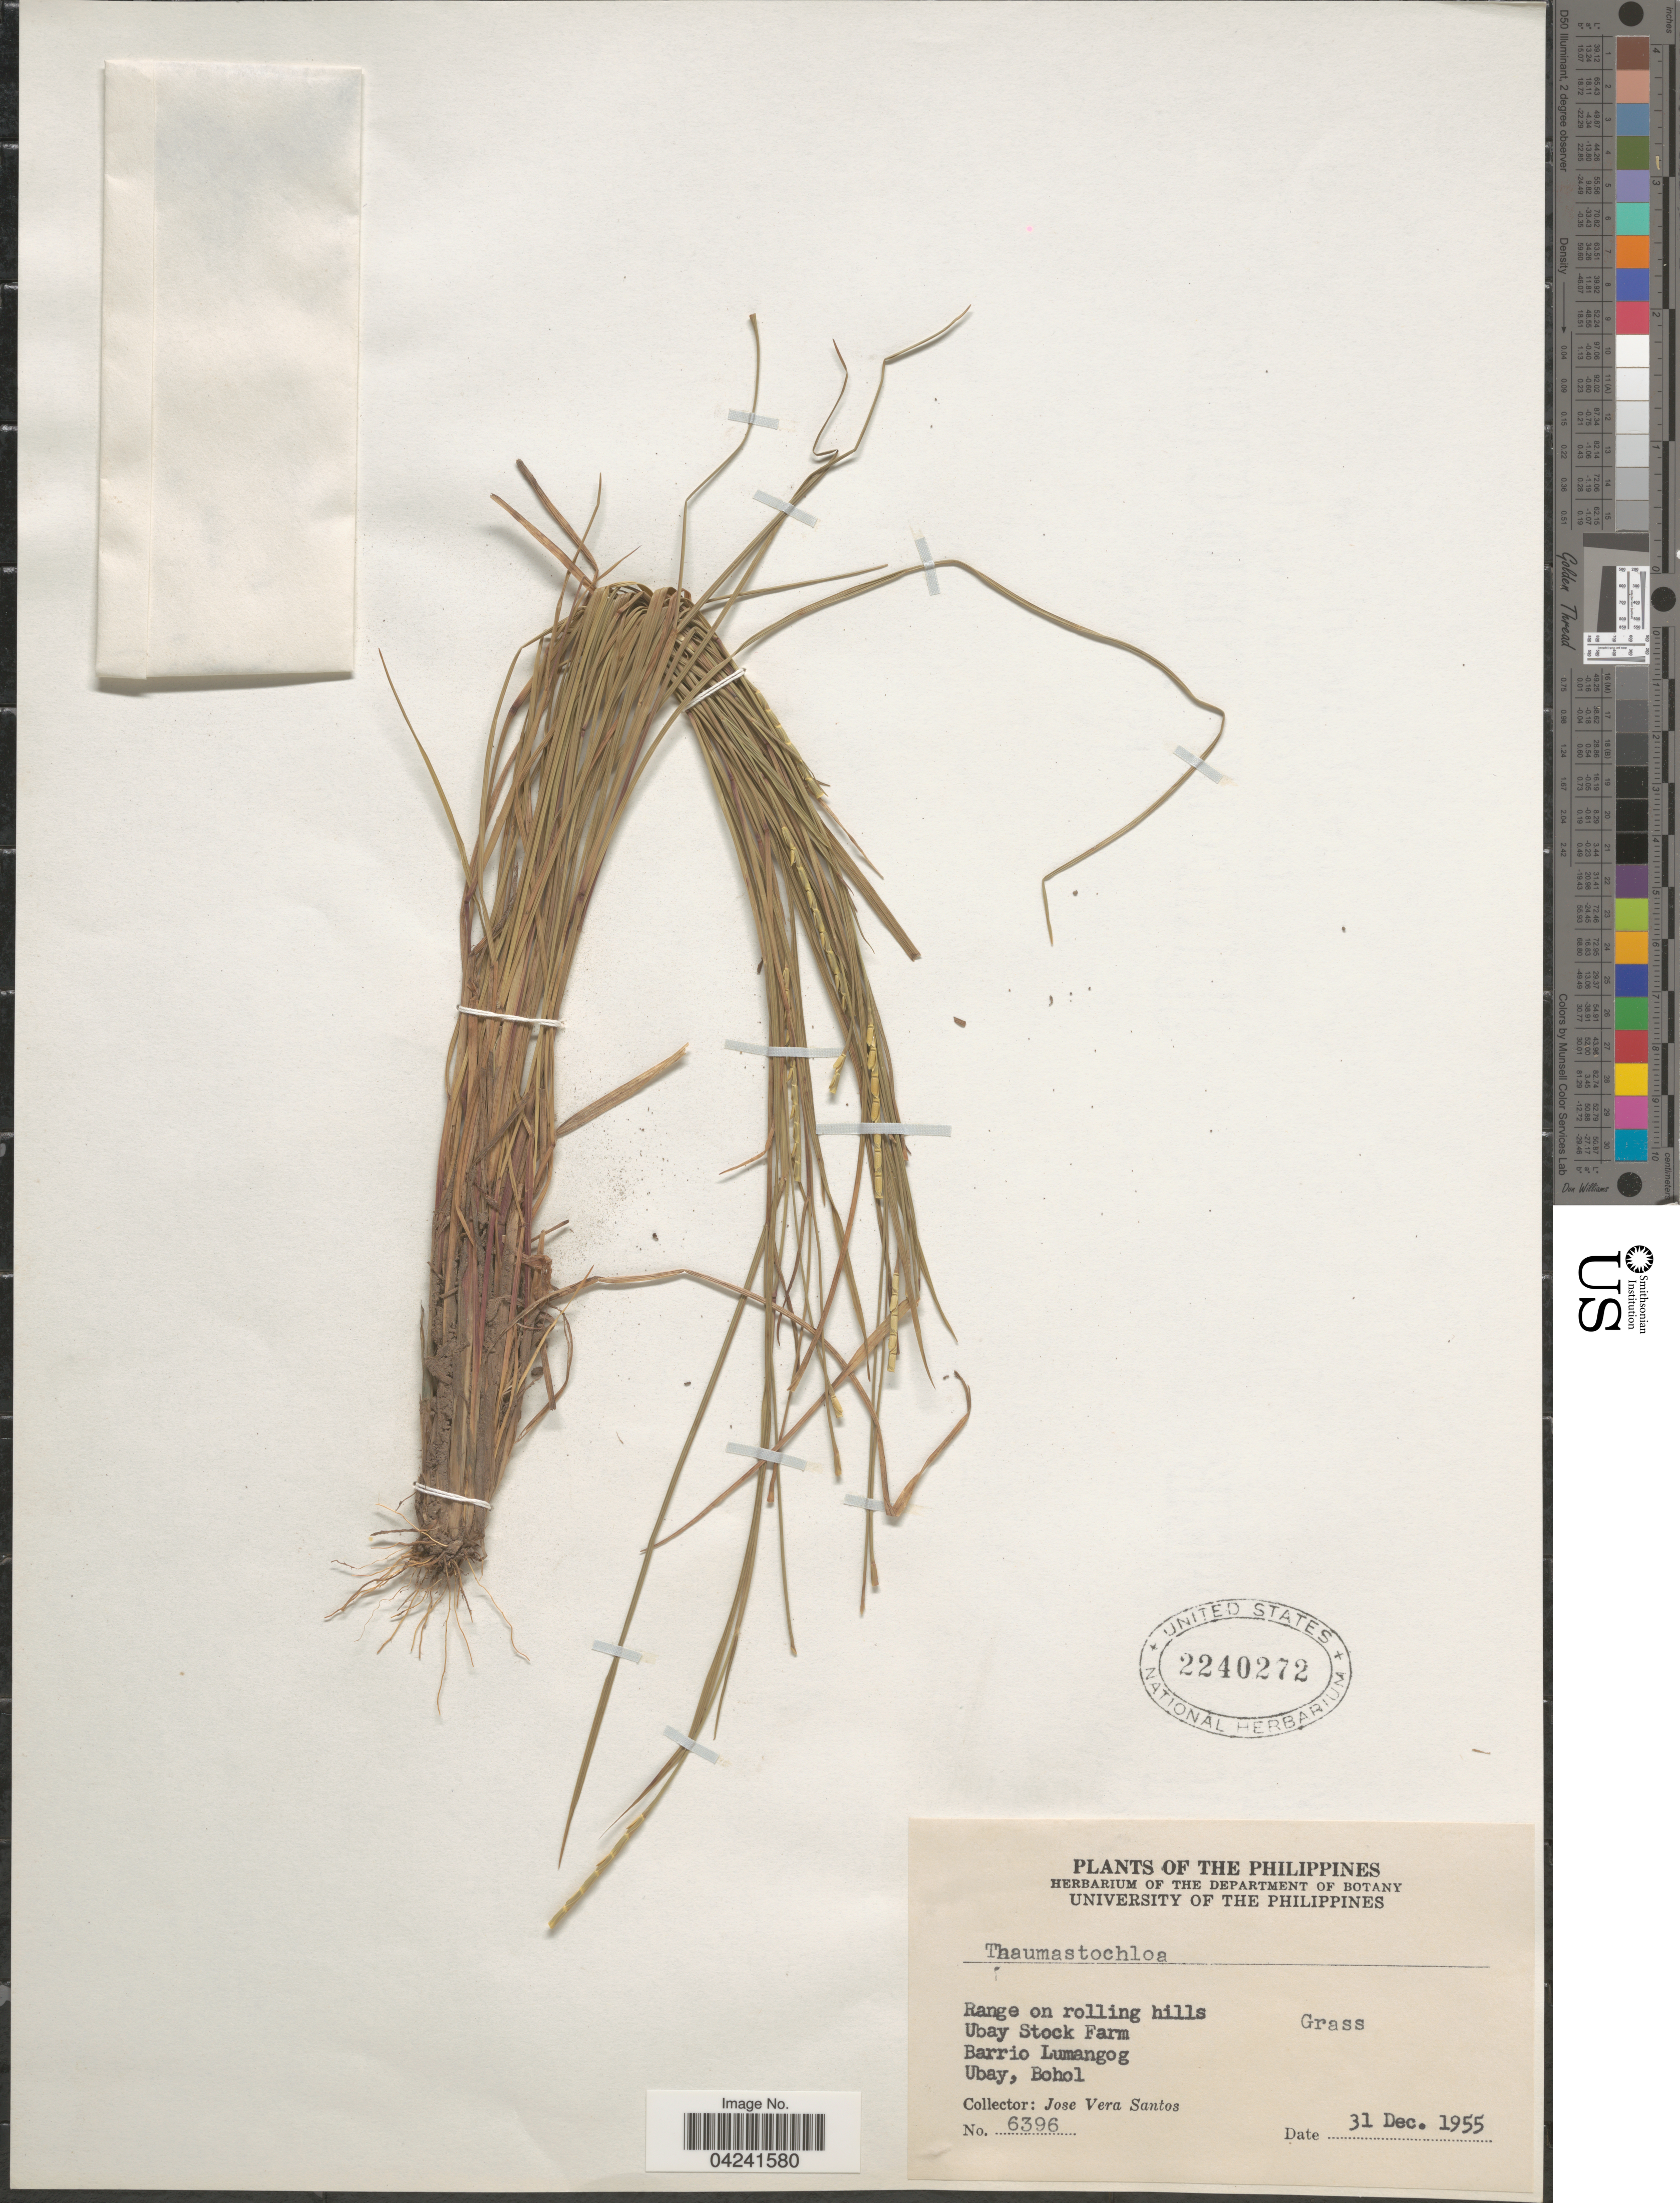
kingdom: Plantae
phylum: Tracheophyta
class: Liliopsida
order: Poales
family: Poaceae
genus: Heteropholis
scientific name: Heteropholis sp.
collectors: J. Santos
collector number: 6396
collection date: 1955-12-31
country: Philippines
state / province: Central Visayas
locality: Range on rolling hills. Ubay Stock Farm. Barrio Lumangog. Ubay, Bohol.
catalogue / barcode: US 2240272